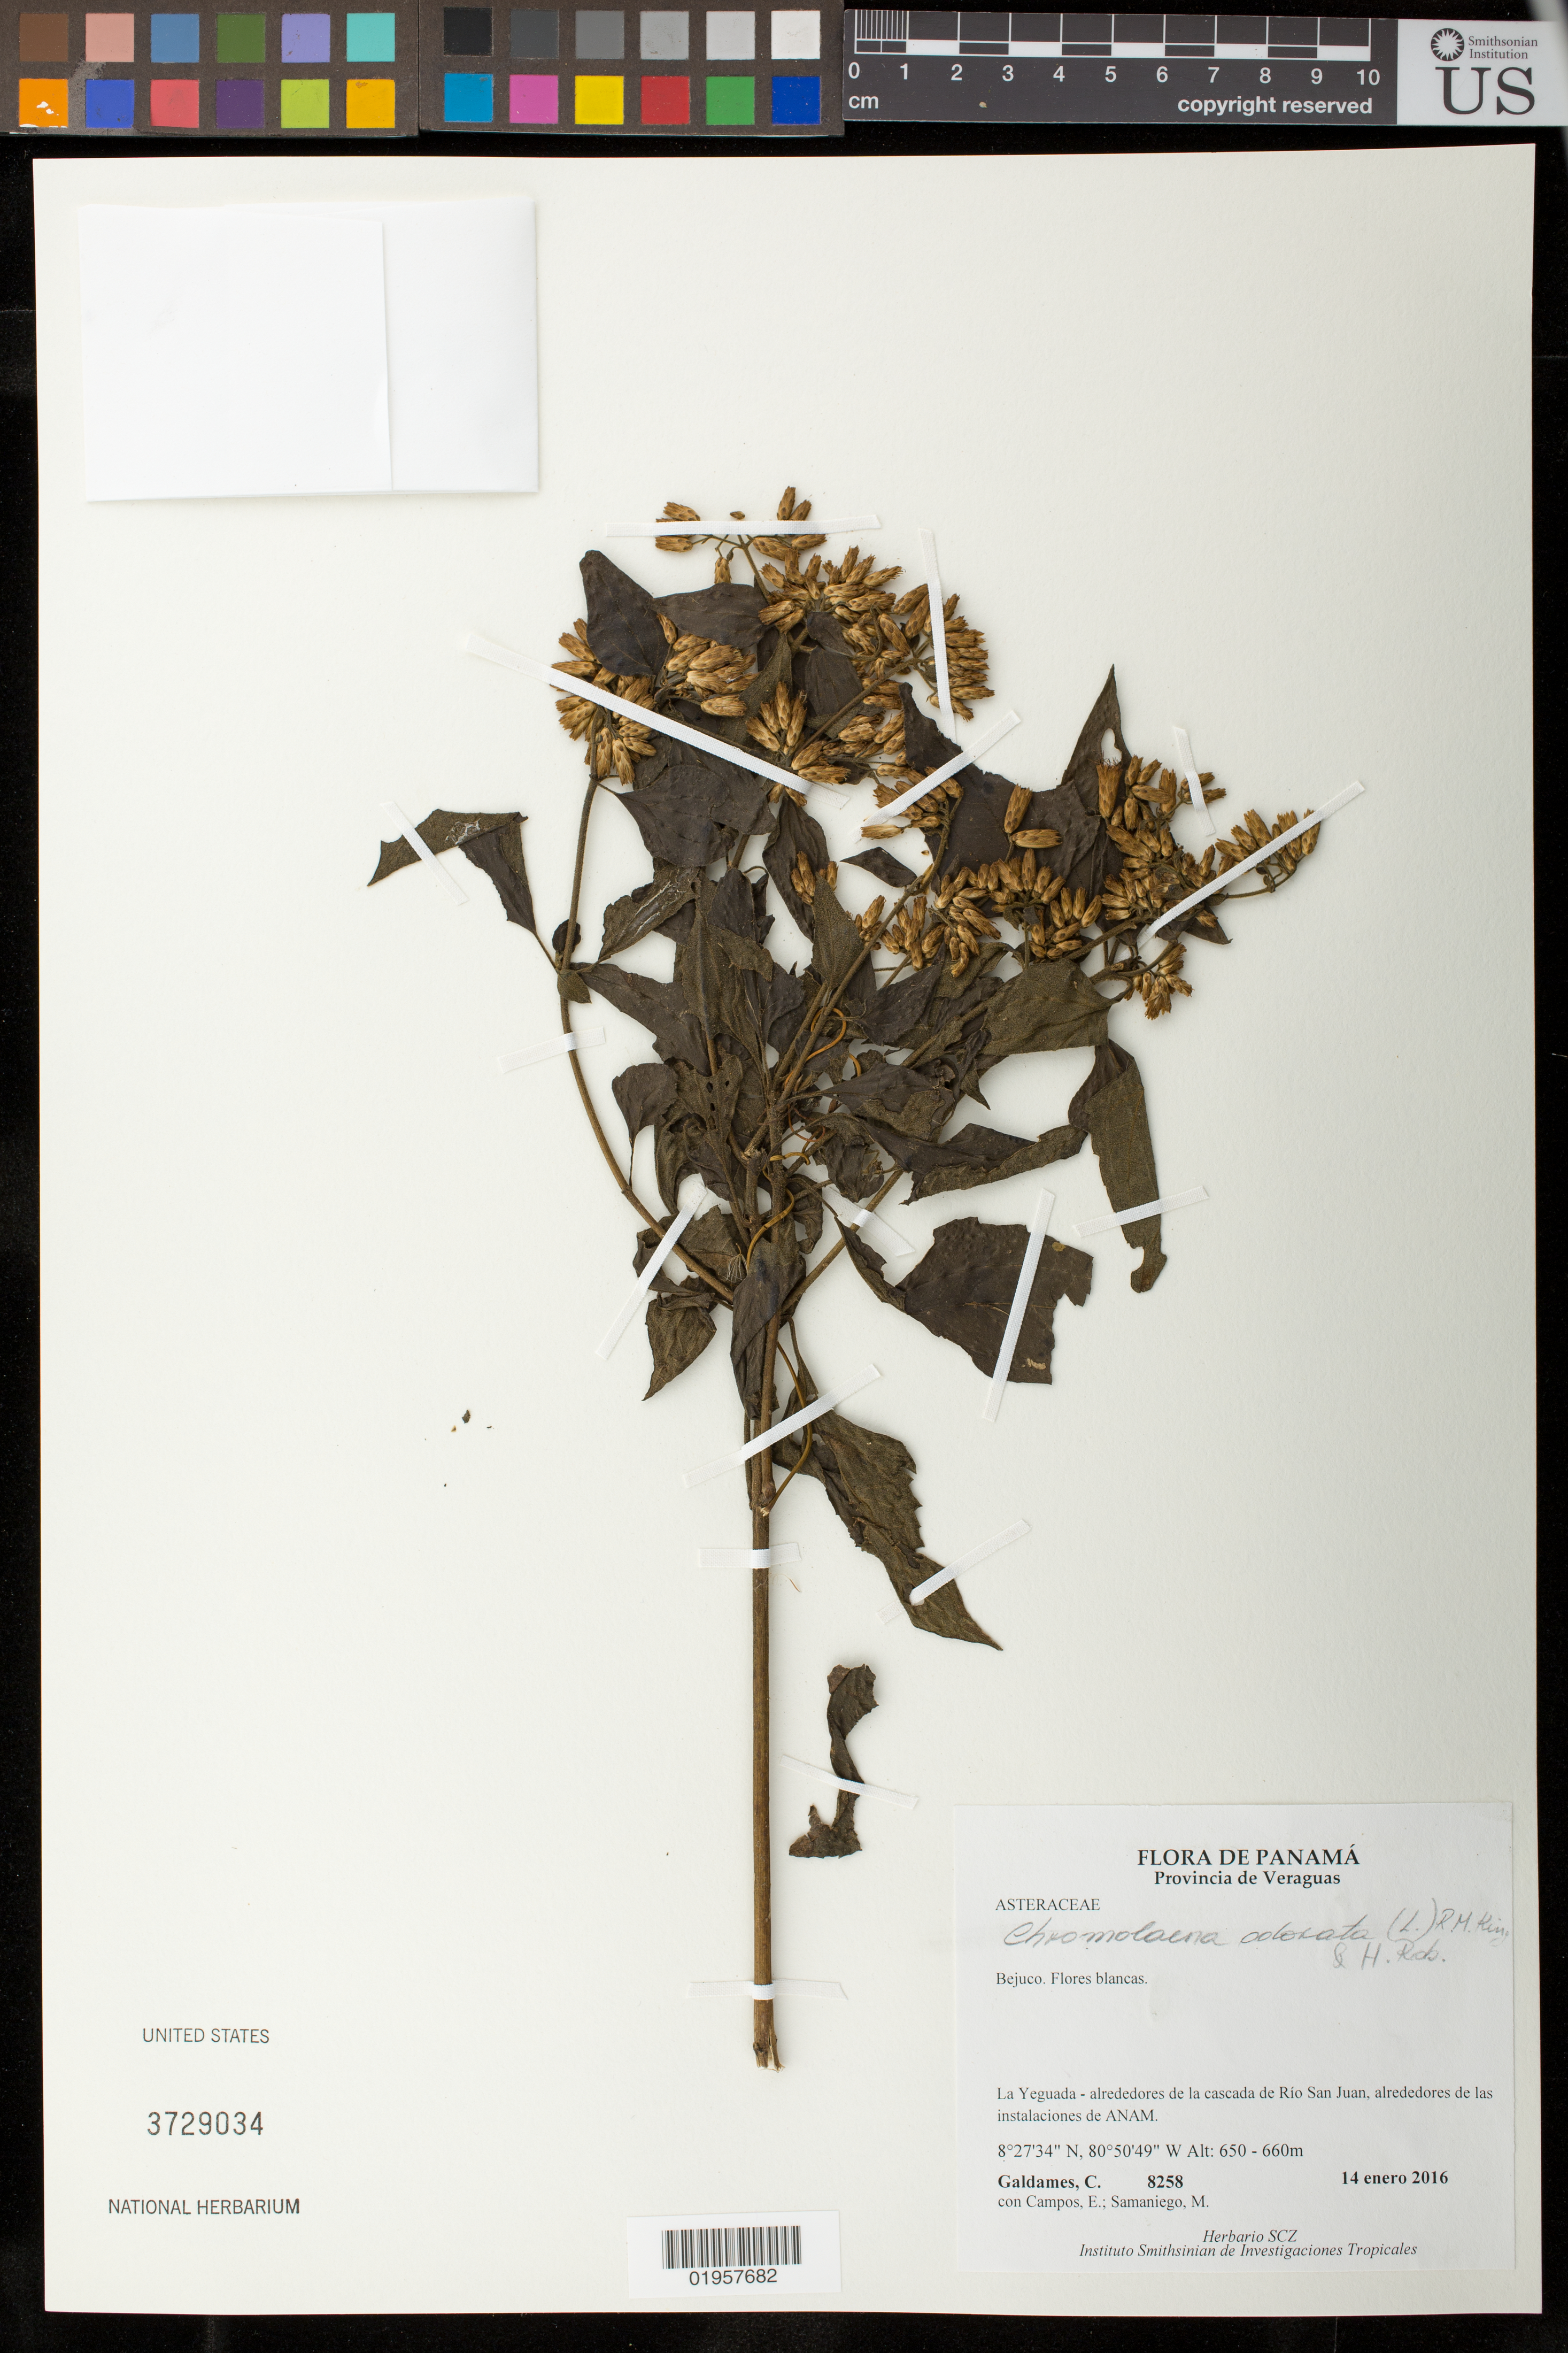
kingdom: Plantae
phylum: Tracheophyta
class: Magnoliopsida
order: Asterales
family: Asteraceae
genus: Chromolaena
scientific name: Chromolaena odorata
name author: (L.) R.M. King & H. Rob.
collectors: C. Galdames, E. Campos & M. Samaniego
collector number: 8258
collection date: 2016-01-14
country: Panama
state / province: Veraguas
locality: La Yeguada - alrededores de la cascada de Río San Juan, alrededores de las instalaciones de ANAM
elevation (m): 650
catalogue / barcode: US 3729034